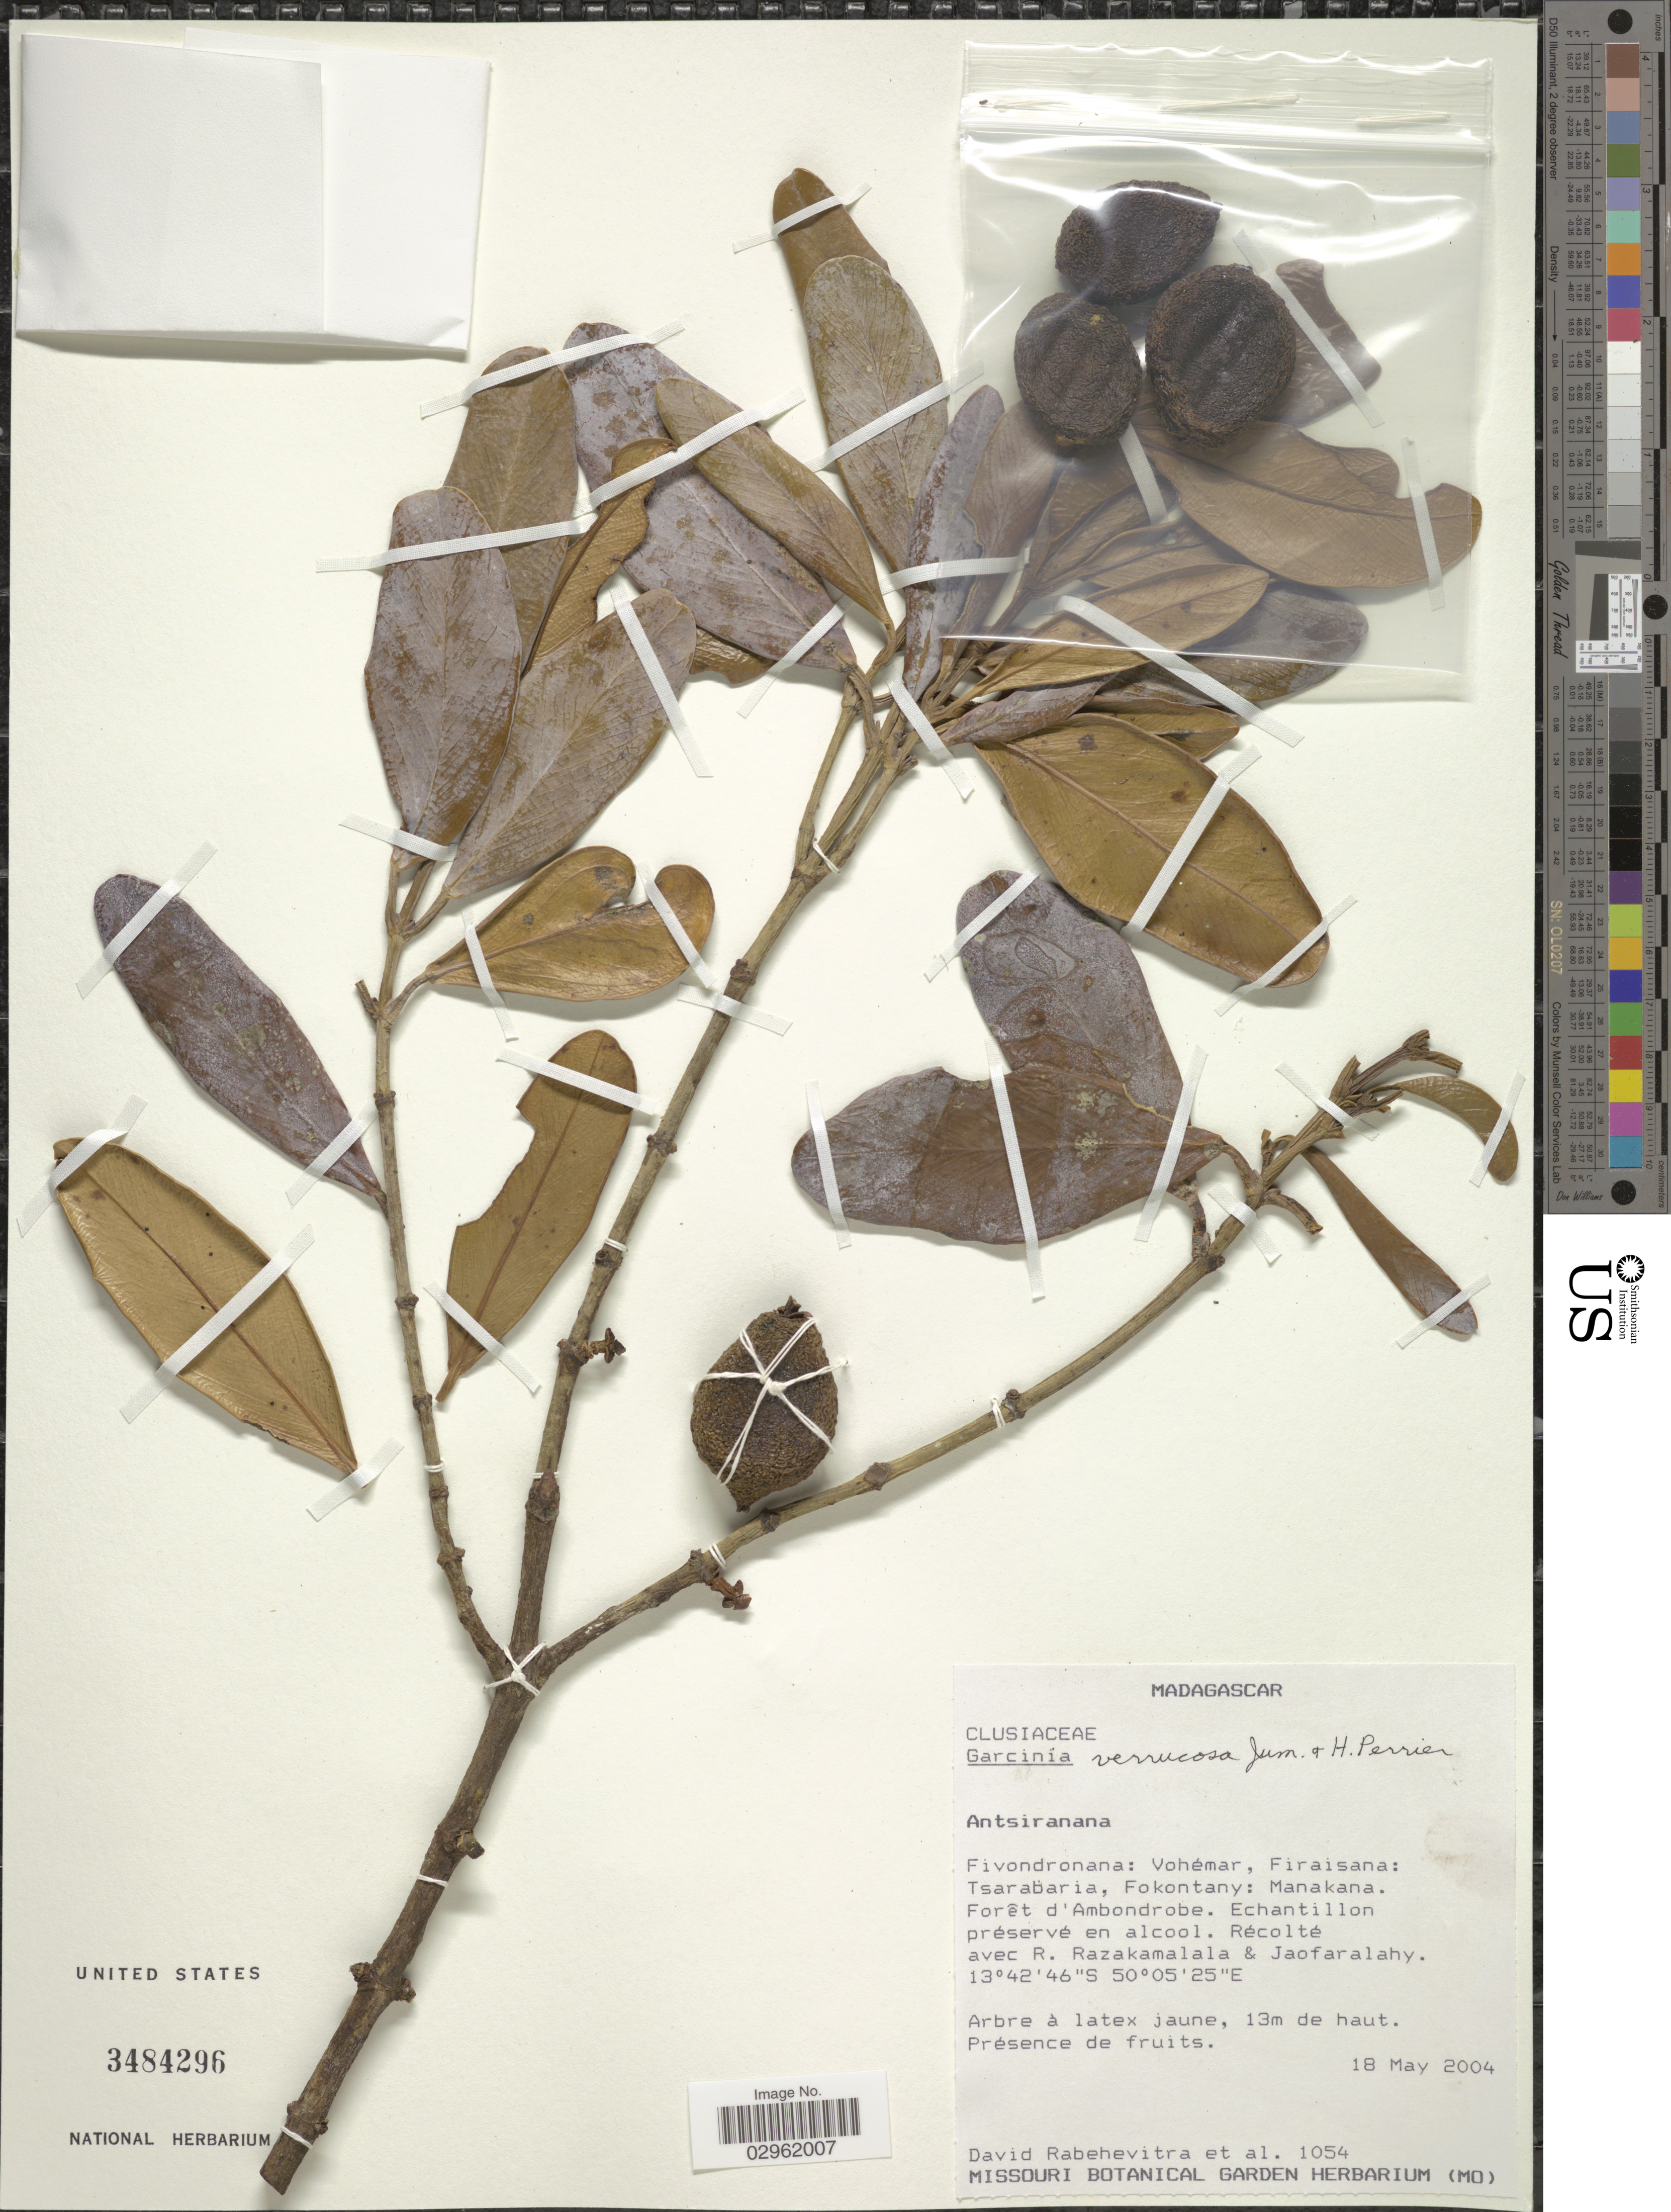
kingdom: Plantae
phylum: Tracheophyta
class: Magnoliopsida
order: Malpighiales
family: Clusiaceae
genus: Garcinia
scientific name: Garcinia verrucosa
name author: Jum. & H. Perrier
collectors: D. Rabehevitra, R. Razakamalala & J. Faralahy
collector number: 1054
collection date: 2004-05-18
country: Madagascar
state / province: Sava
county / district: Vohémar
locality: Fivondronana: Vohémar, Firaisana: Tsarabaria, Fokontany: Manakana. Forêt d'Ambondrobe.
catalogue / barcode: US 3484296